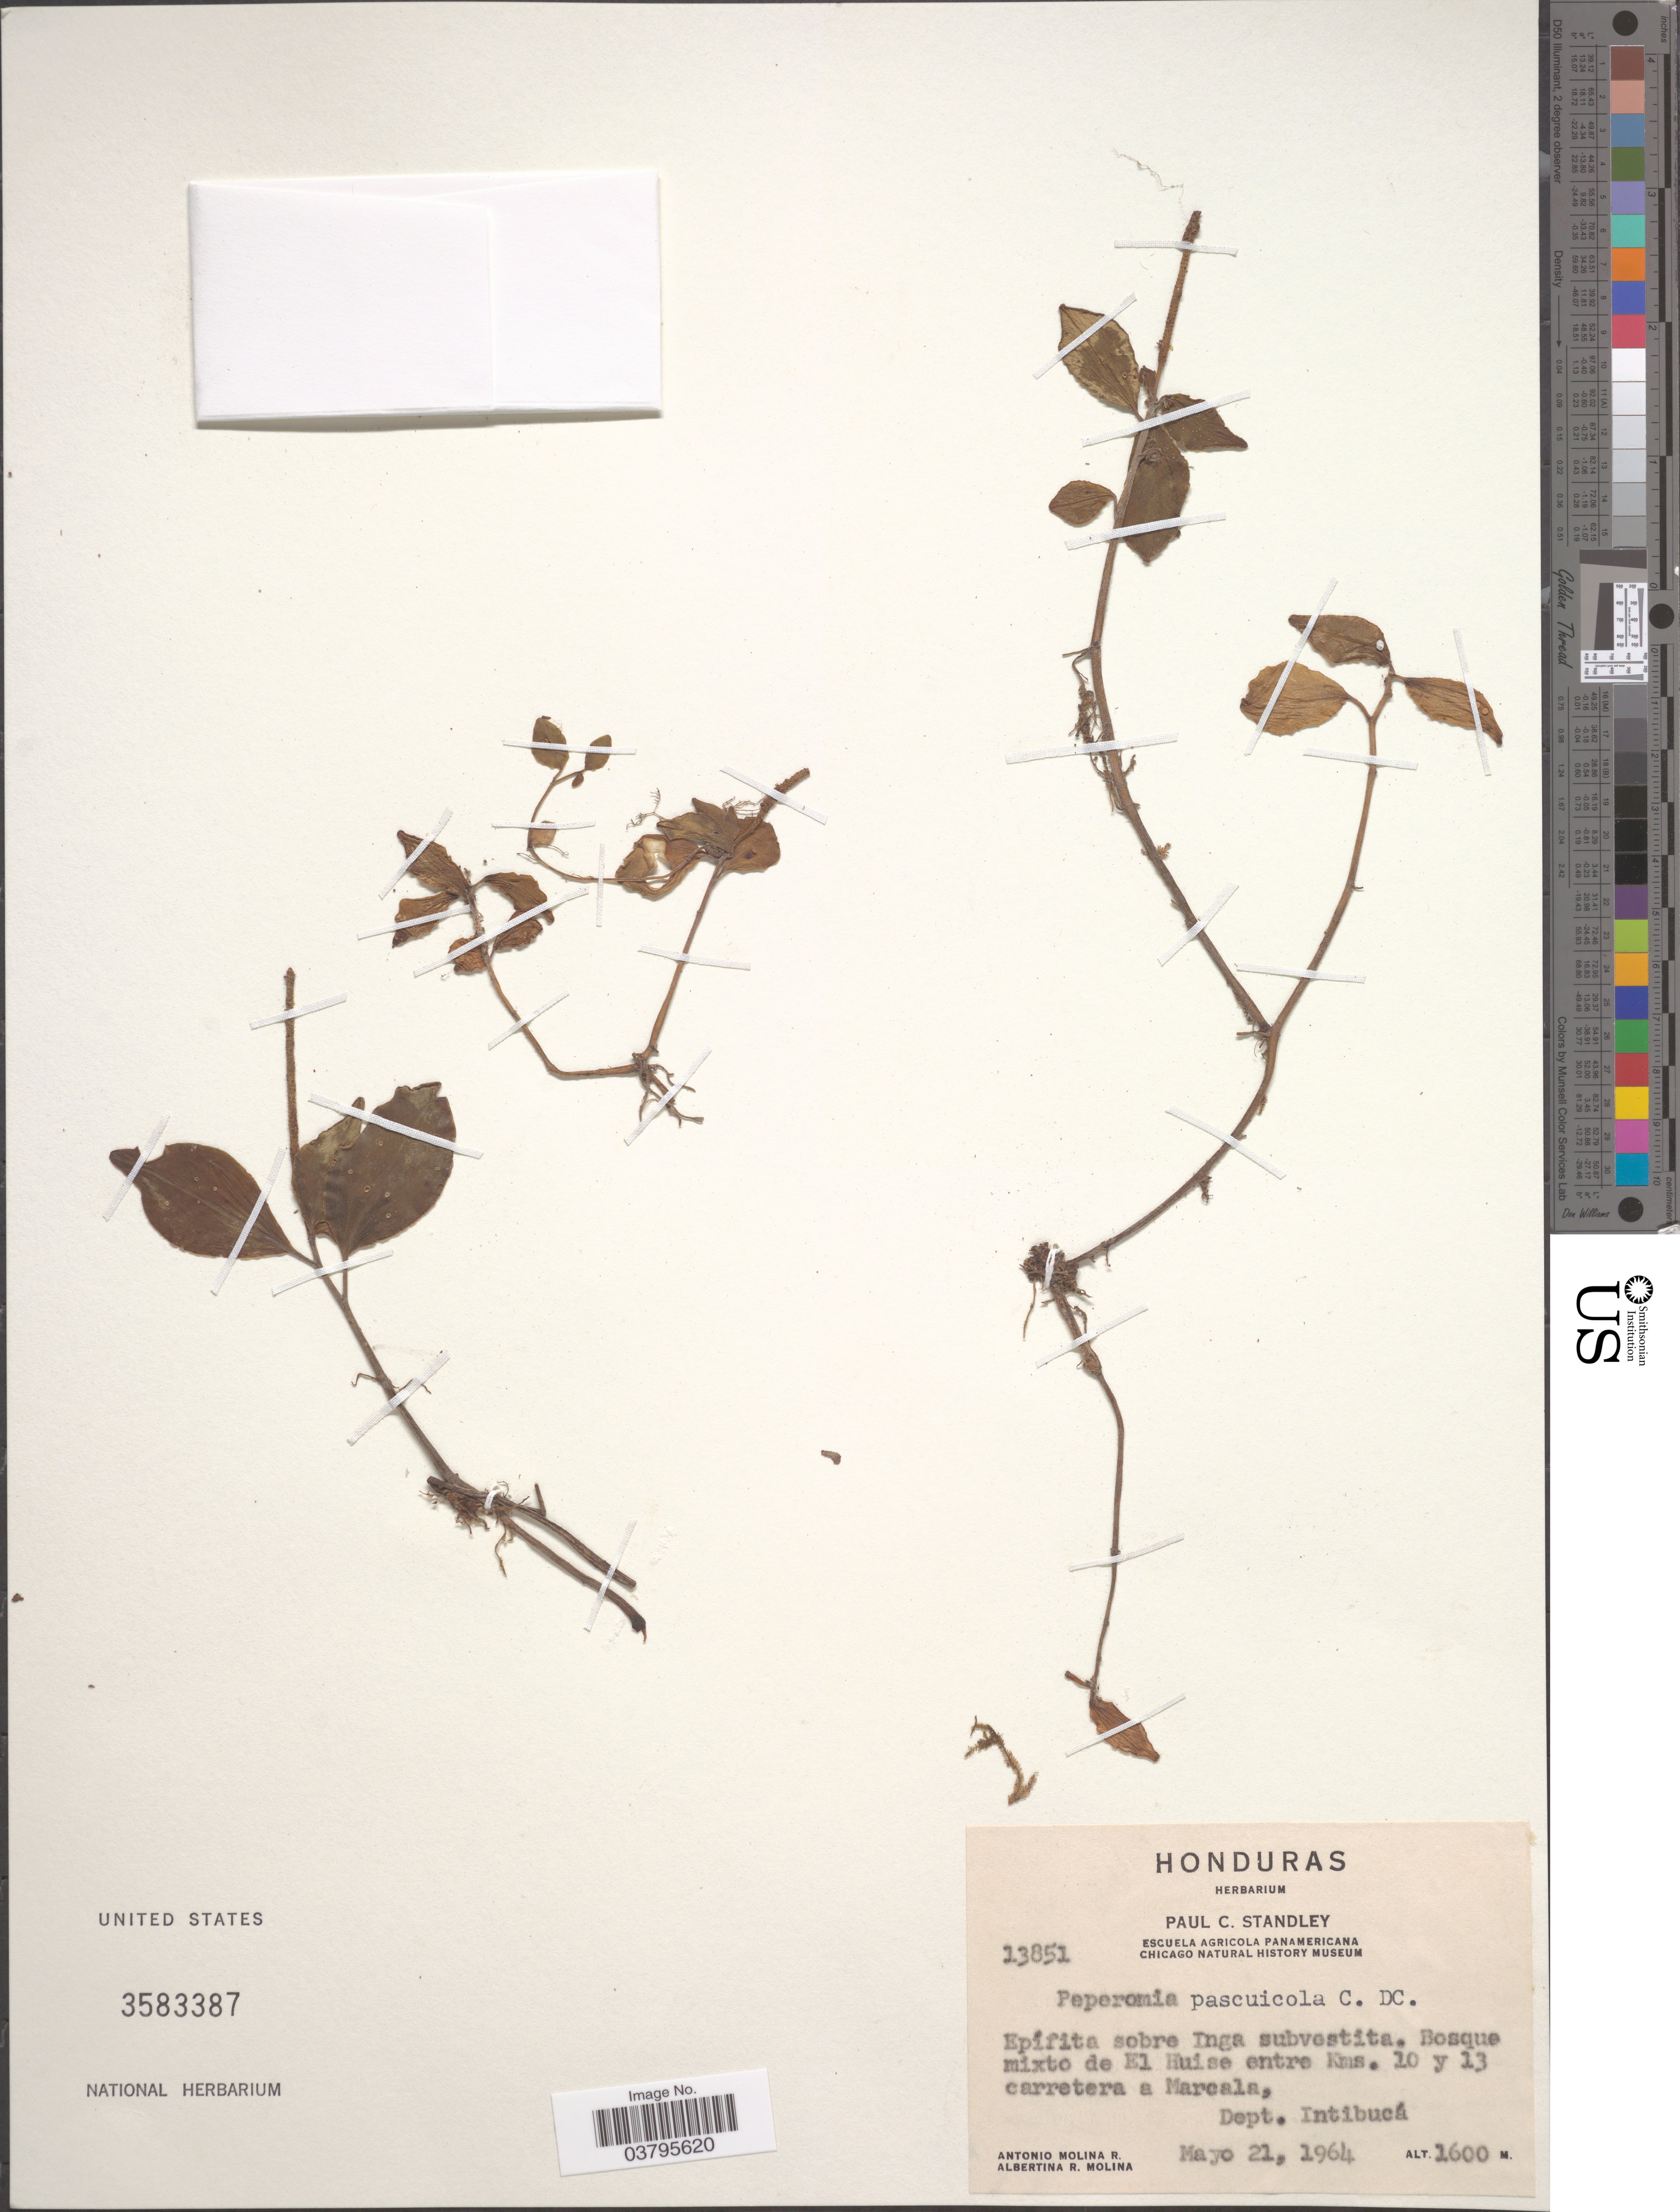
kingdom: Plantae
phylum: Tracheophyta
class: Magnoliopsida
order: Piperales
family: Piperaceae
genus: Peperomia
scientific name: Peperomia pascuicola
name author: C. DC.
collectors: A. Molina R. & A. R. Molina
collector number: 13851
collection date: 1964-05-21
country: Honduras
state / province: Intibuca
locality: Bosque mixto de El Huise entre Kms. 10 y 13 carretera a Marcala, Dept. Intibucá.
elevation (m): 1600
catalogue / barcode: US 3583387